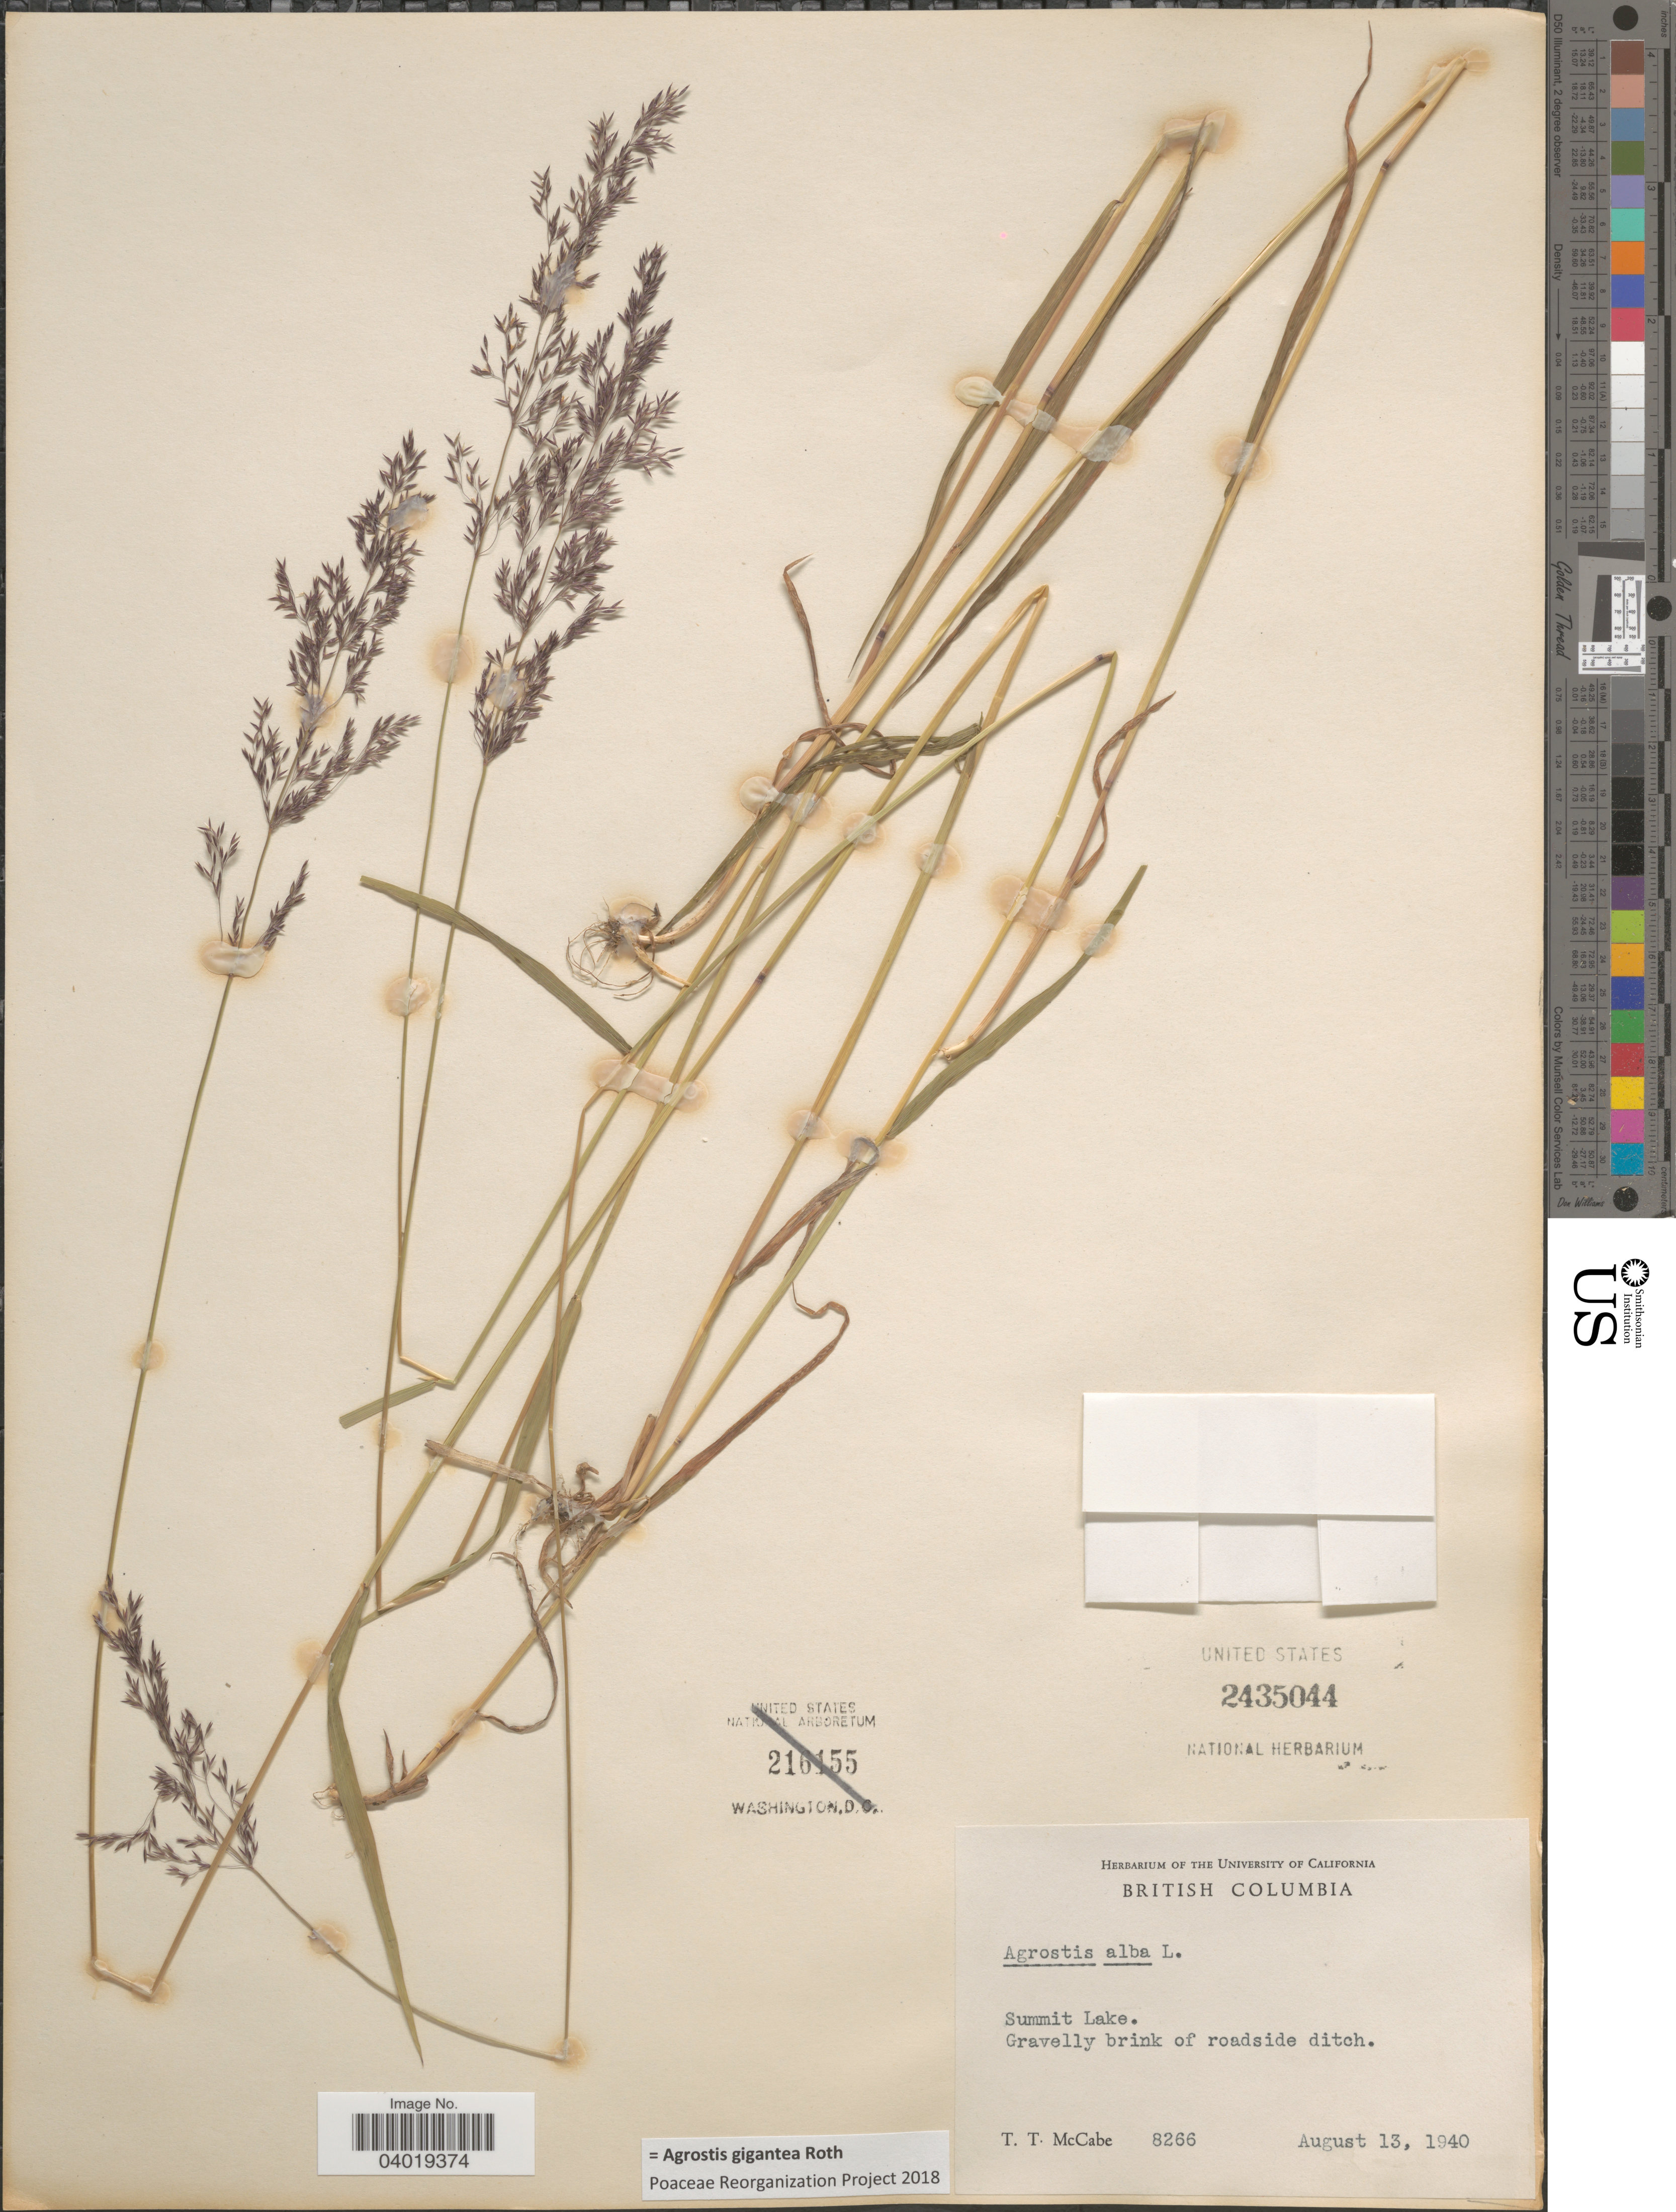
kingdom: Plantae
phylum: Tracheophyta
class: Liliopsida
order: Poales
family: Poaceae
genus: Agrostis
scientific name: Agrostis gigantea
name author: Roth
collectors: T. McCabe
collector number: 8266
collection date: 1940-08-13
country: Canada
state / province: British Columbia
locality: Summit Lake. Gravelly brink of roadside ditch.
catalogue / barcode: US 2435044